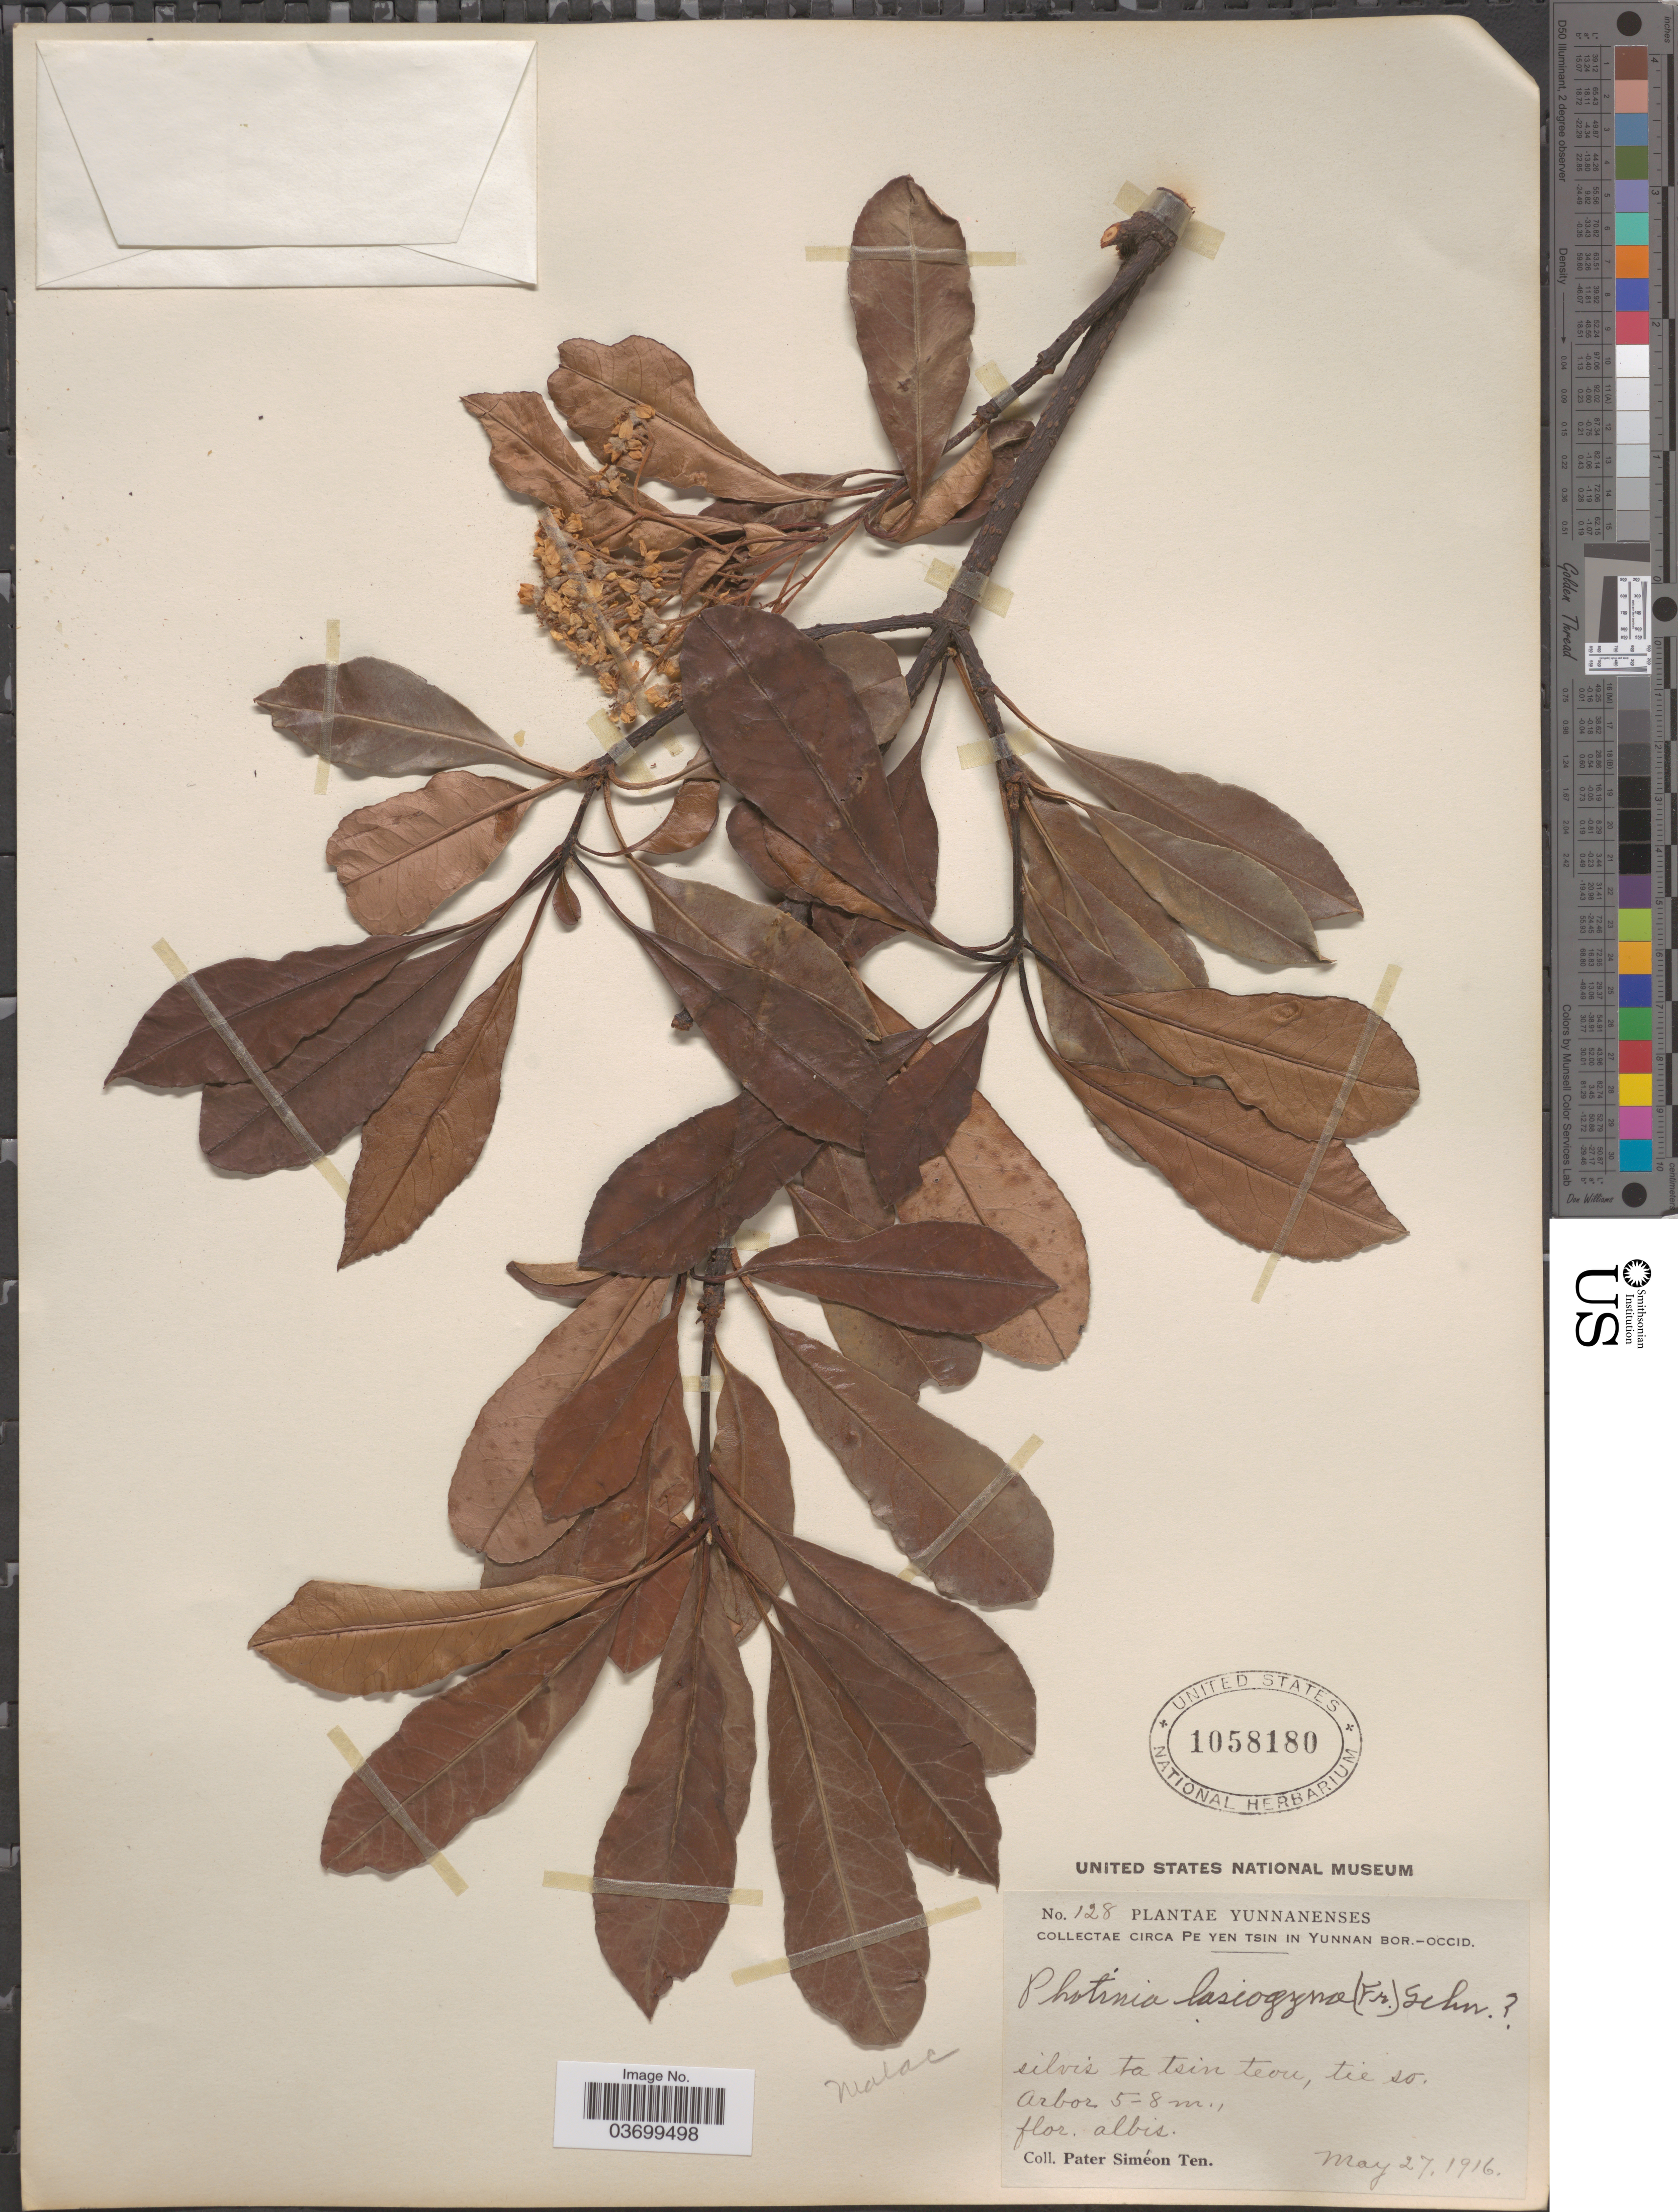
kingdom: Plantae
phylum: Tracheophyta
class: Magnoliopsida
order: Rosales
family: Rosaceae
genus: Photinia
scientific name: Photinia lasiogyna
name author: (Franch.) C.K. Schneid.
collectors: P. S. Ten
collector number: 128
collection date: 1916-05-27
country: China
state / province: Yunnan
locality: Circa Pe Yen Tsin in Yunnan Bor.-occid. Silvis ta tsin tevu [interpreted], tie [interpreted] so.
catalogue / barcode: US 1058180